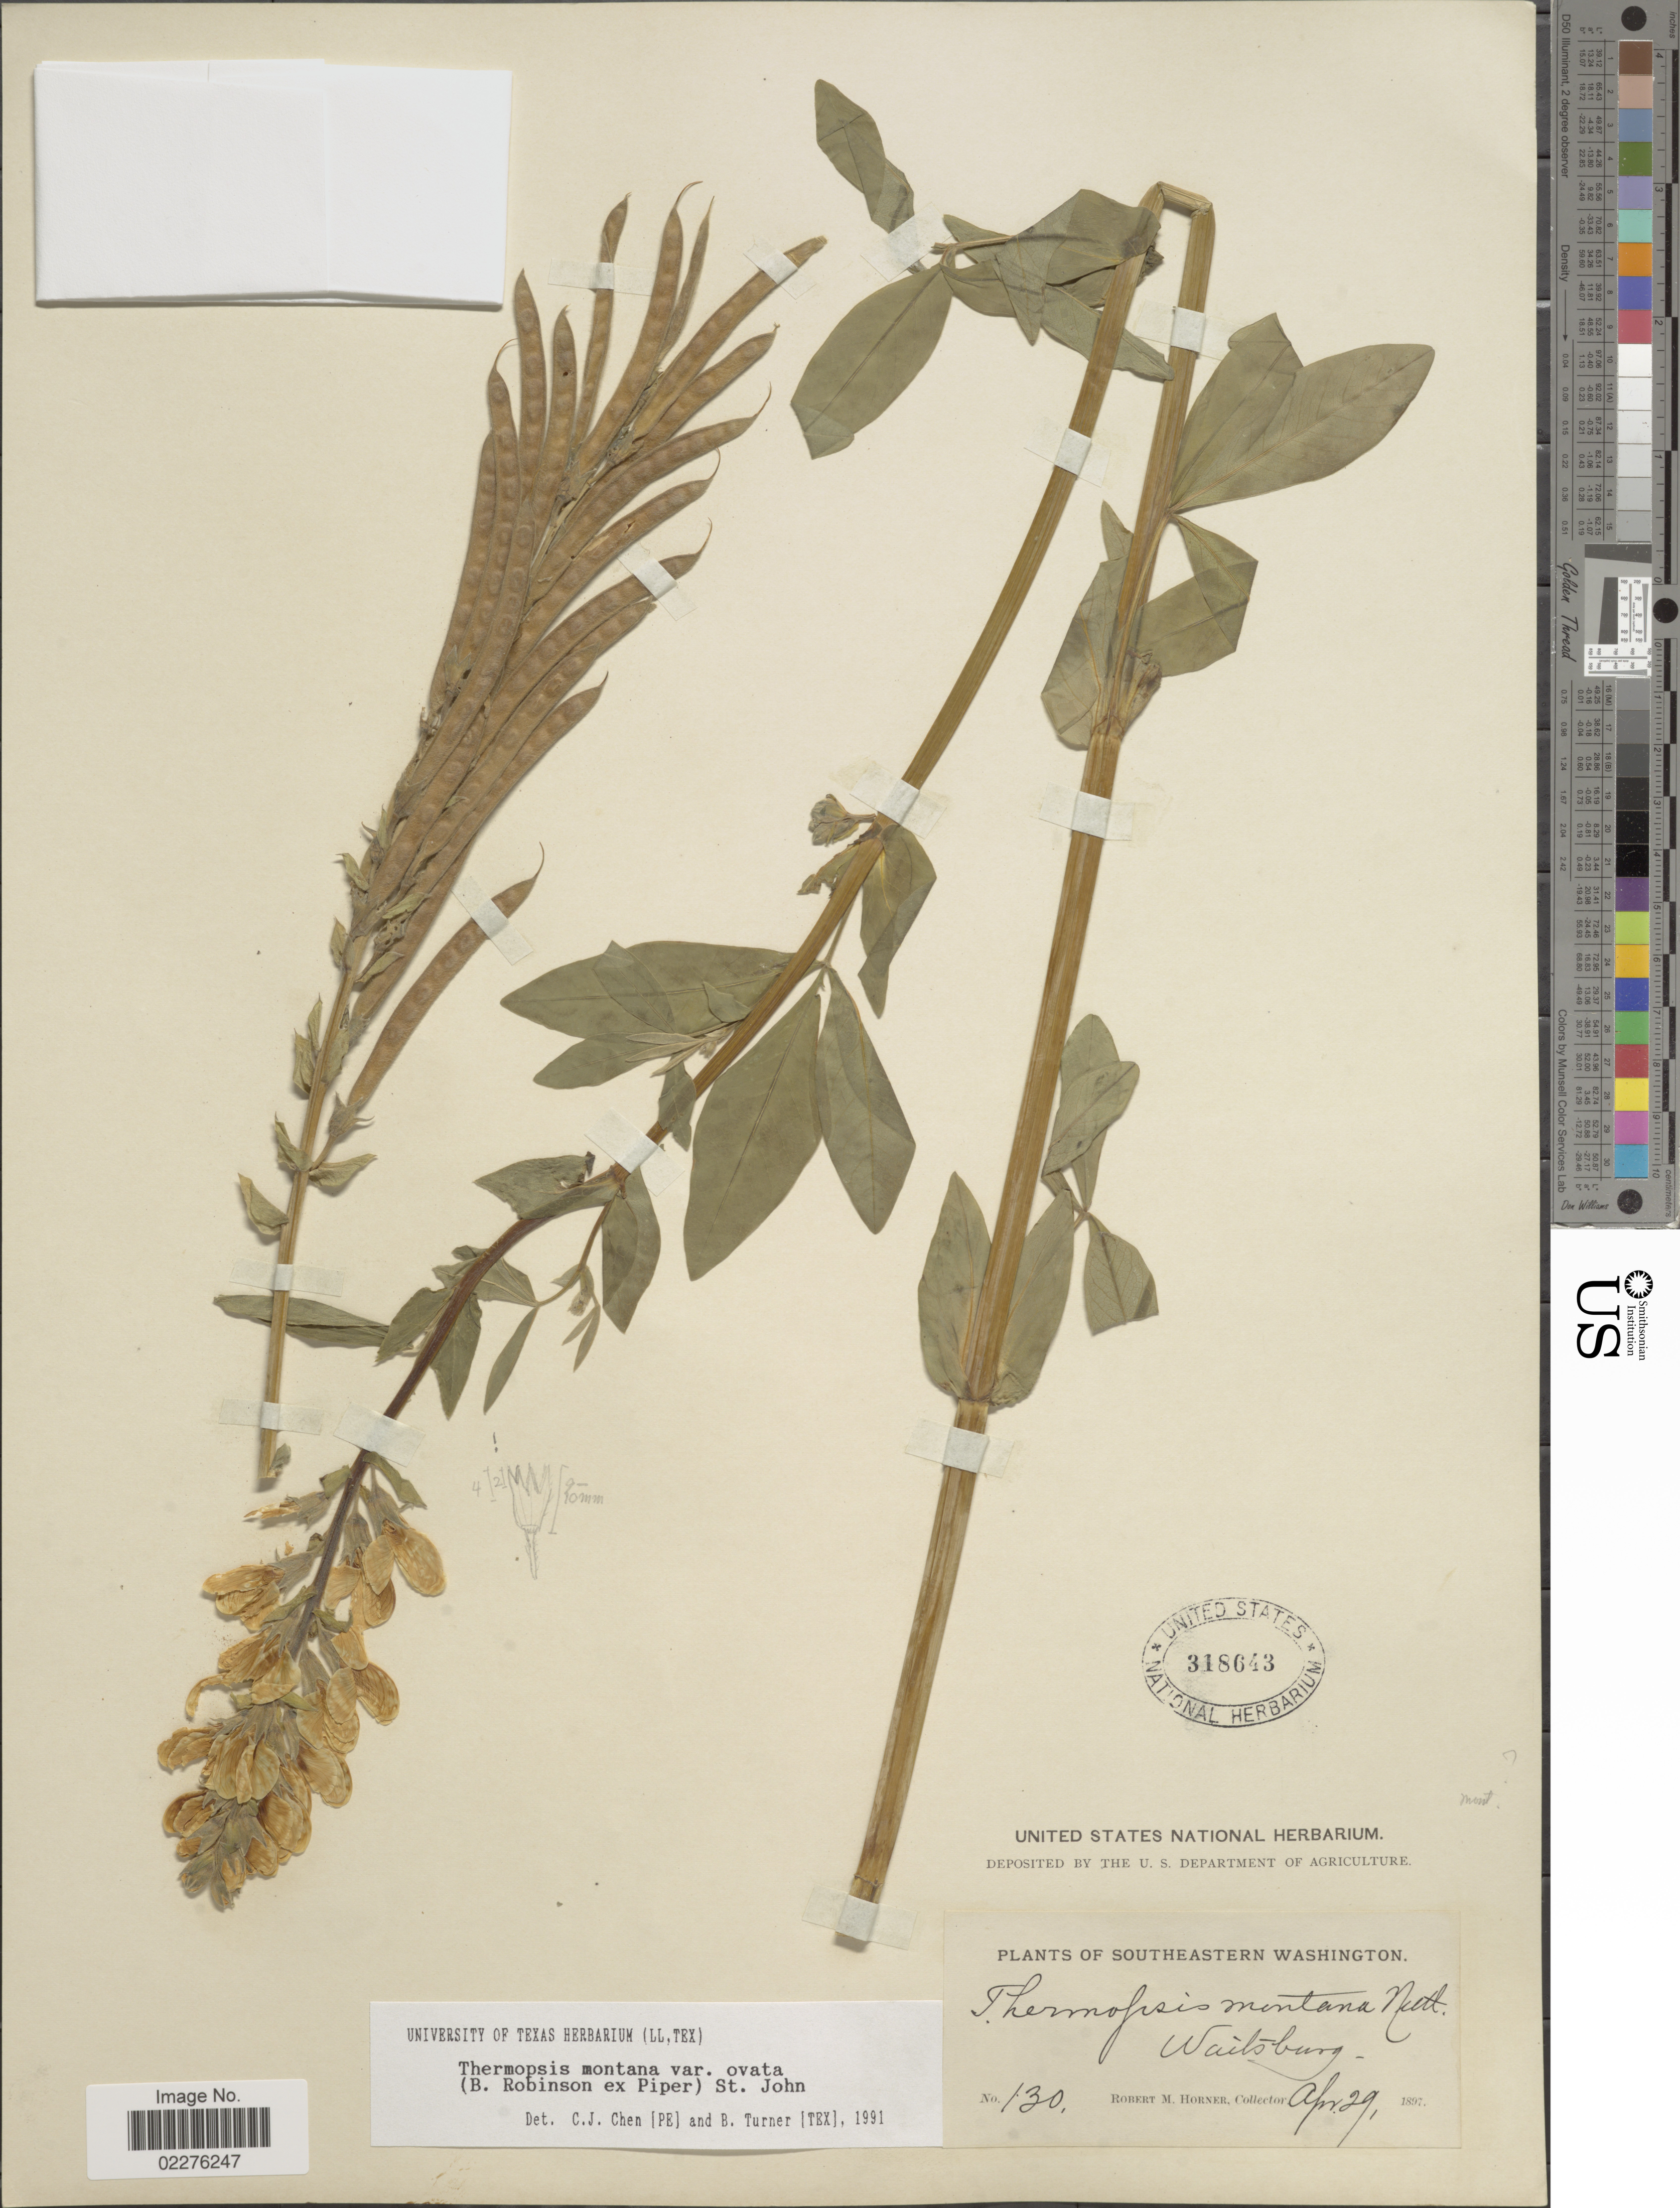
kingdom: Plantae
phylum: Tracheophyta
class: Magnoliopsida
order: Fabales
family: Fabaceae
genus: Thermopsis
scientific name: Thermopsis montana var. ovata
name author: (B.L. Rob. ex Piper) H. St. John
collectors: R. Horner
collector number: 130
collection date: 1897-04-29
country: United States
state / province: Washington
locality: Wailsburg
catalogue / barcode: US 318643